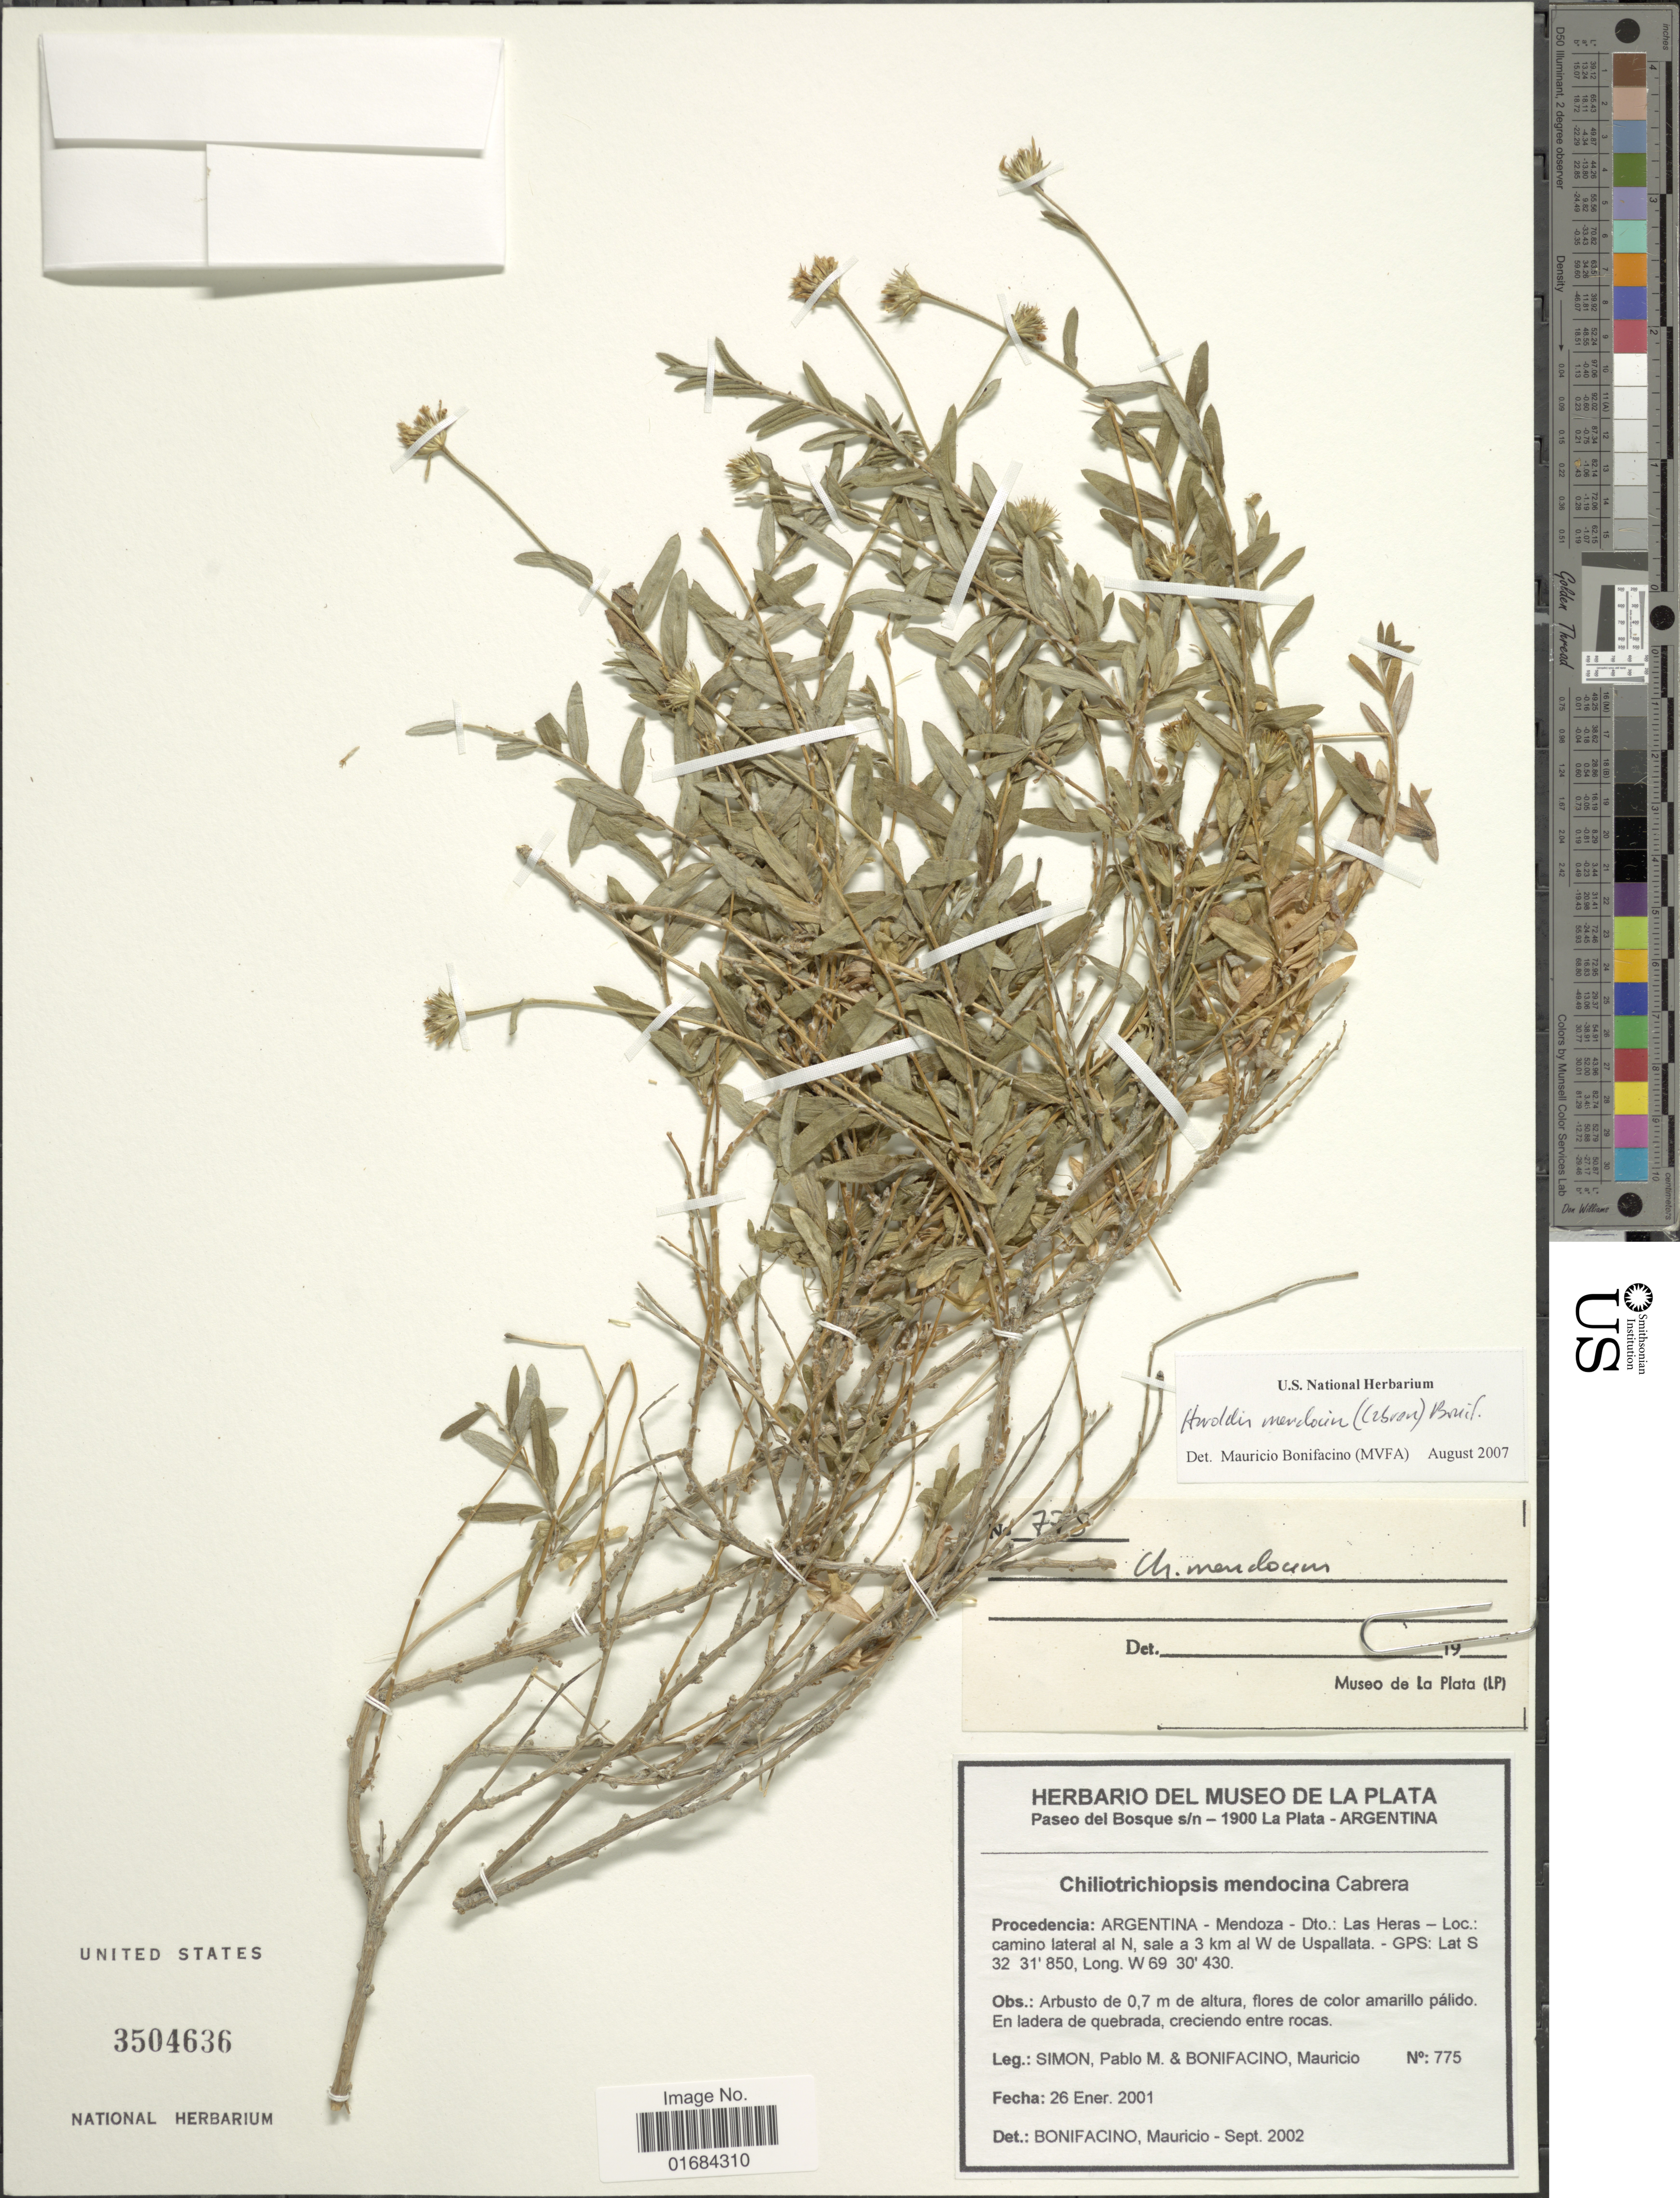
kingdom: Plantae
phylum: Tracheophyta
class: Magnoliopsida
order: Asterales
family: Asteraceae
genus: Haroldia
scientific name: Haroldia mendocina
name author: (Cabreva) Bonif.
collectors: P. M. Simón & M. Bonifacino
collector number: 775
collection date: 2001-01-26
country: Argentina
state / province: Mendoza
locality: Dto.: Las Heras - Loc. camino lateral al N, sale a 3 km al W de Uspallata.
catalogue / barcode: US 3504626